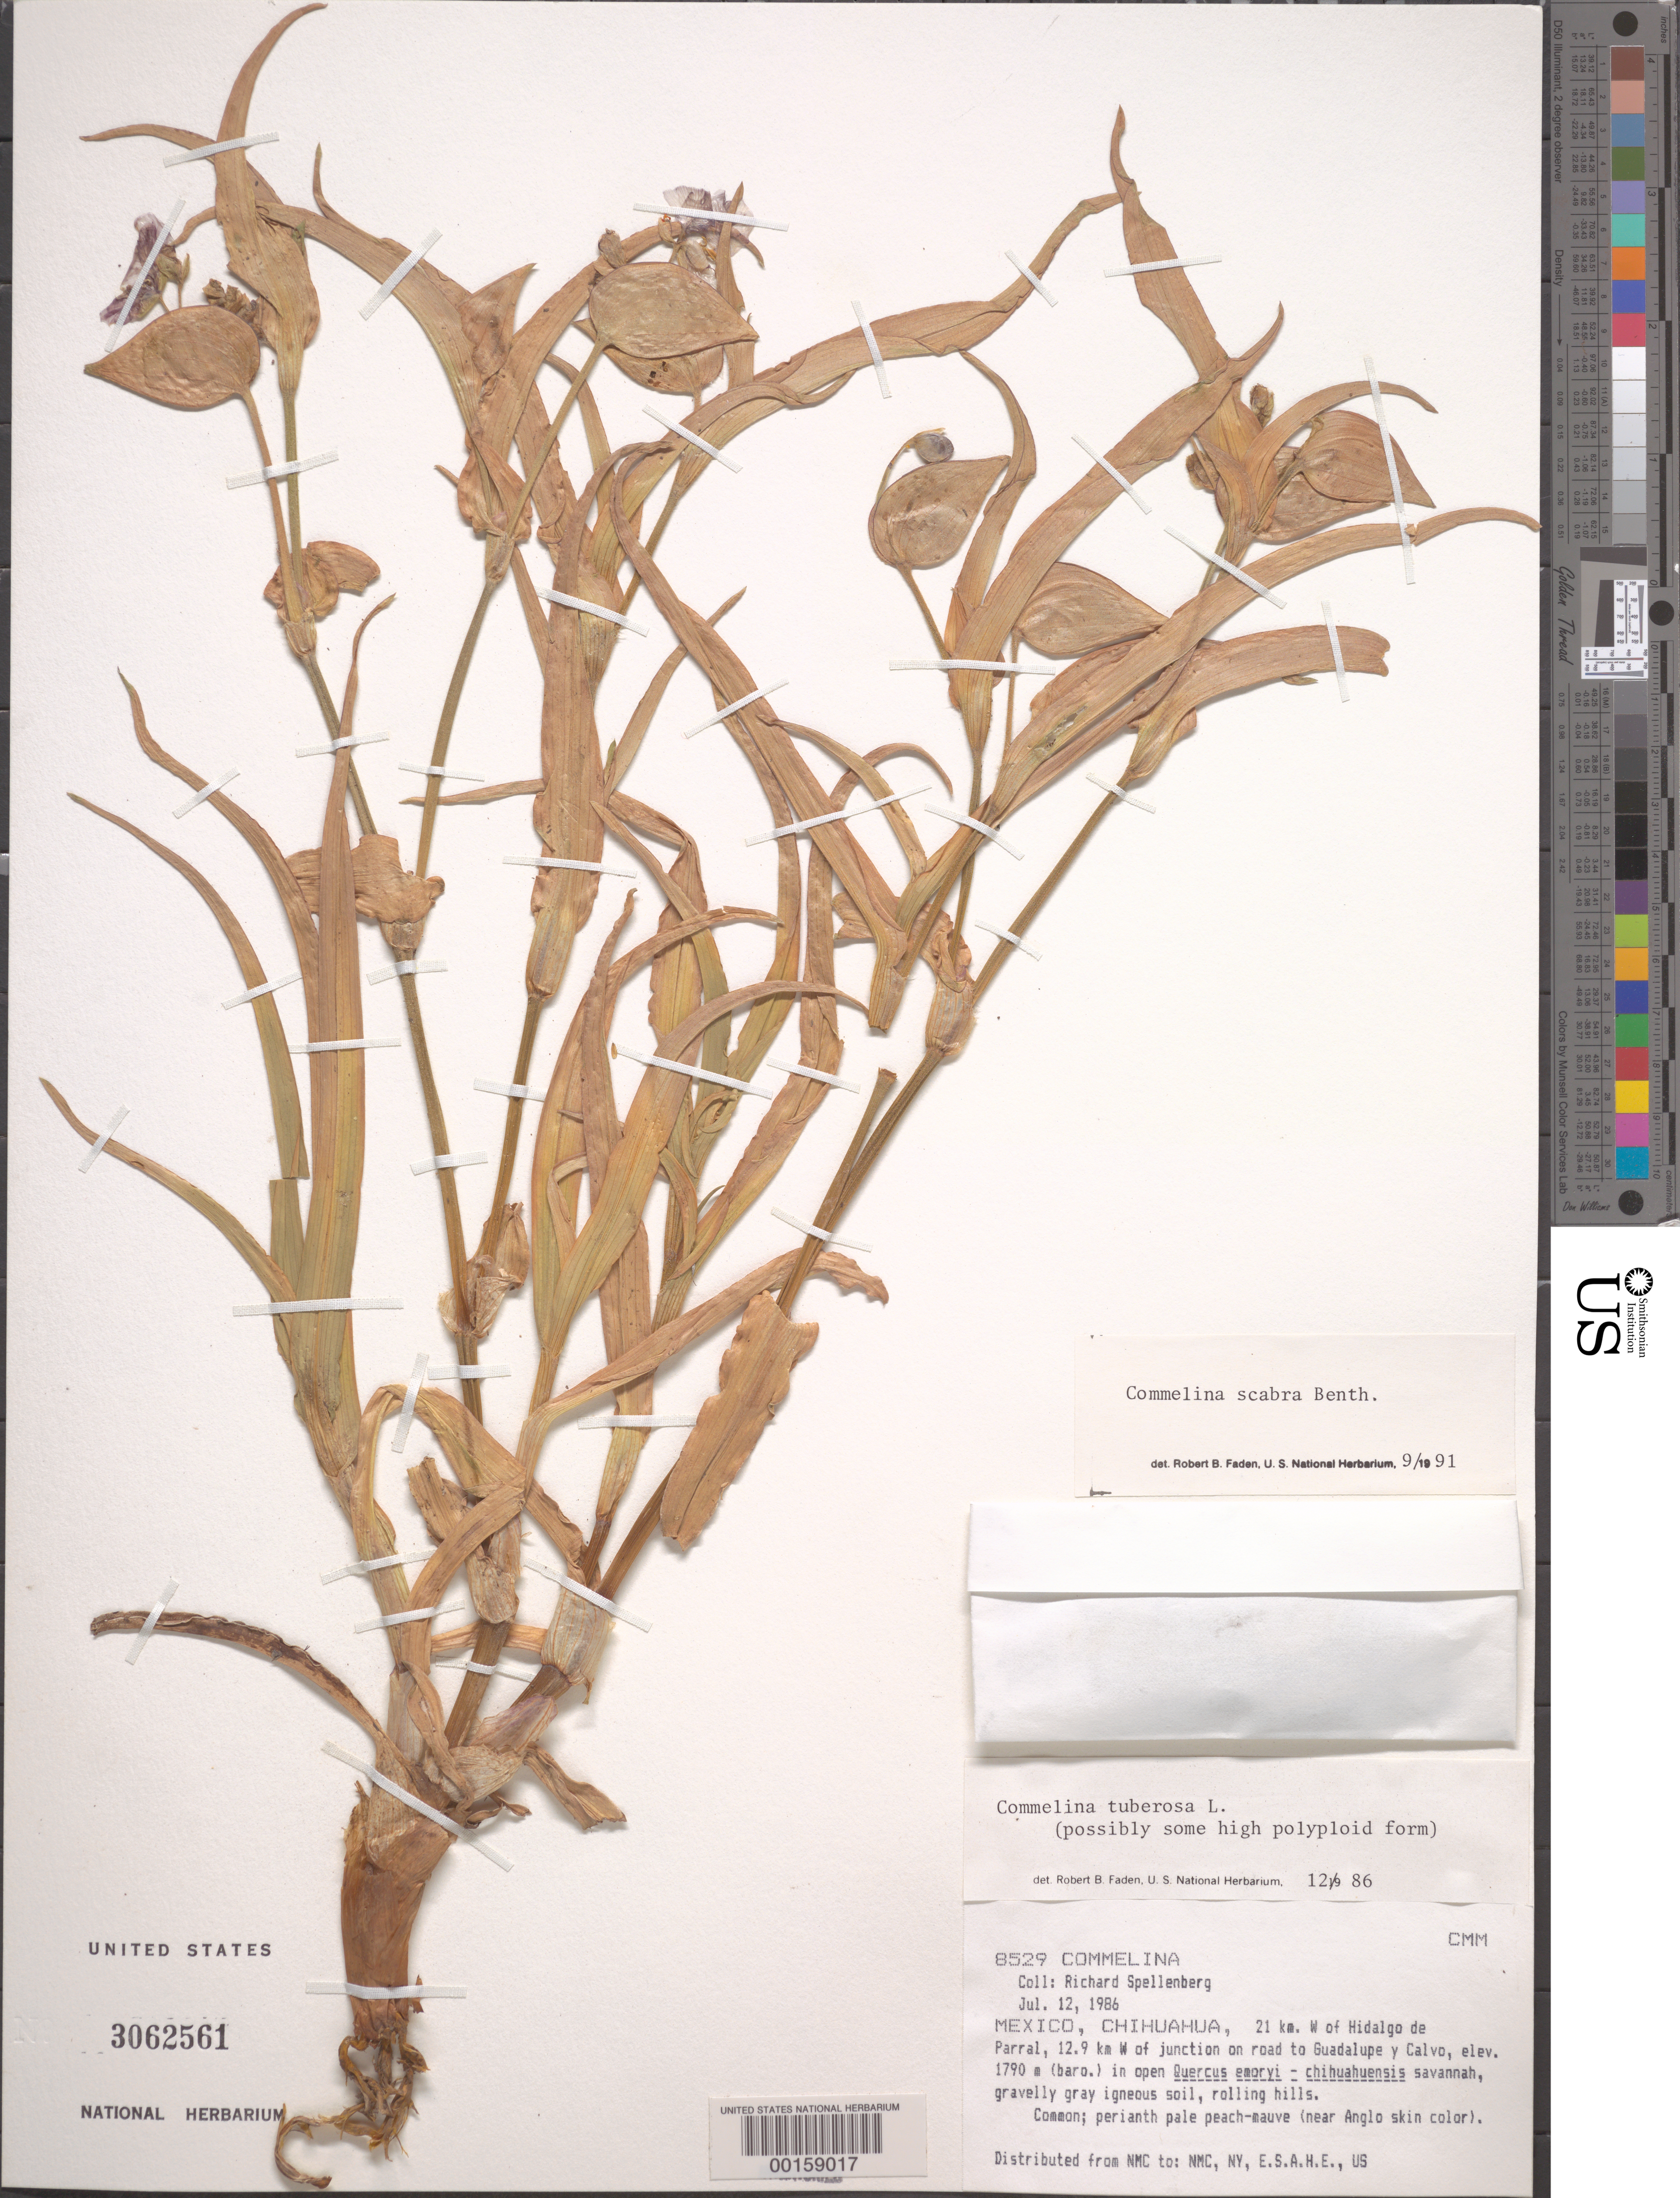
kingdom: Plantae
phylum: Tracheophyta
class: Liliopsida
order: Commelinales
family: Commelinaceae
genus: Commelina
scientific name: Commelina scabra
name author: Benth.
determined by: Faden, Robert B., (US), Smithsonian Institution - National Museum of Natural History (UNITED STATES)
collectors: R. W. Spellenberg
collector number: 8529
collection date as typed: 12 Jul 1986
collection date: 1986-07-12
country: Mexico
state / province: Chihuahua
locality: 21 km W of Hidalgo de Parral, 12.9 km W of junction on road to Guadalupe y Calvo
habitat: Gravelly gray igneous soil, rolling hills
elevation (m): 1790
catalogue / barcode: US 3062561